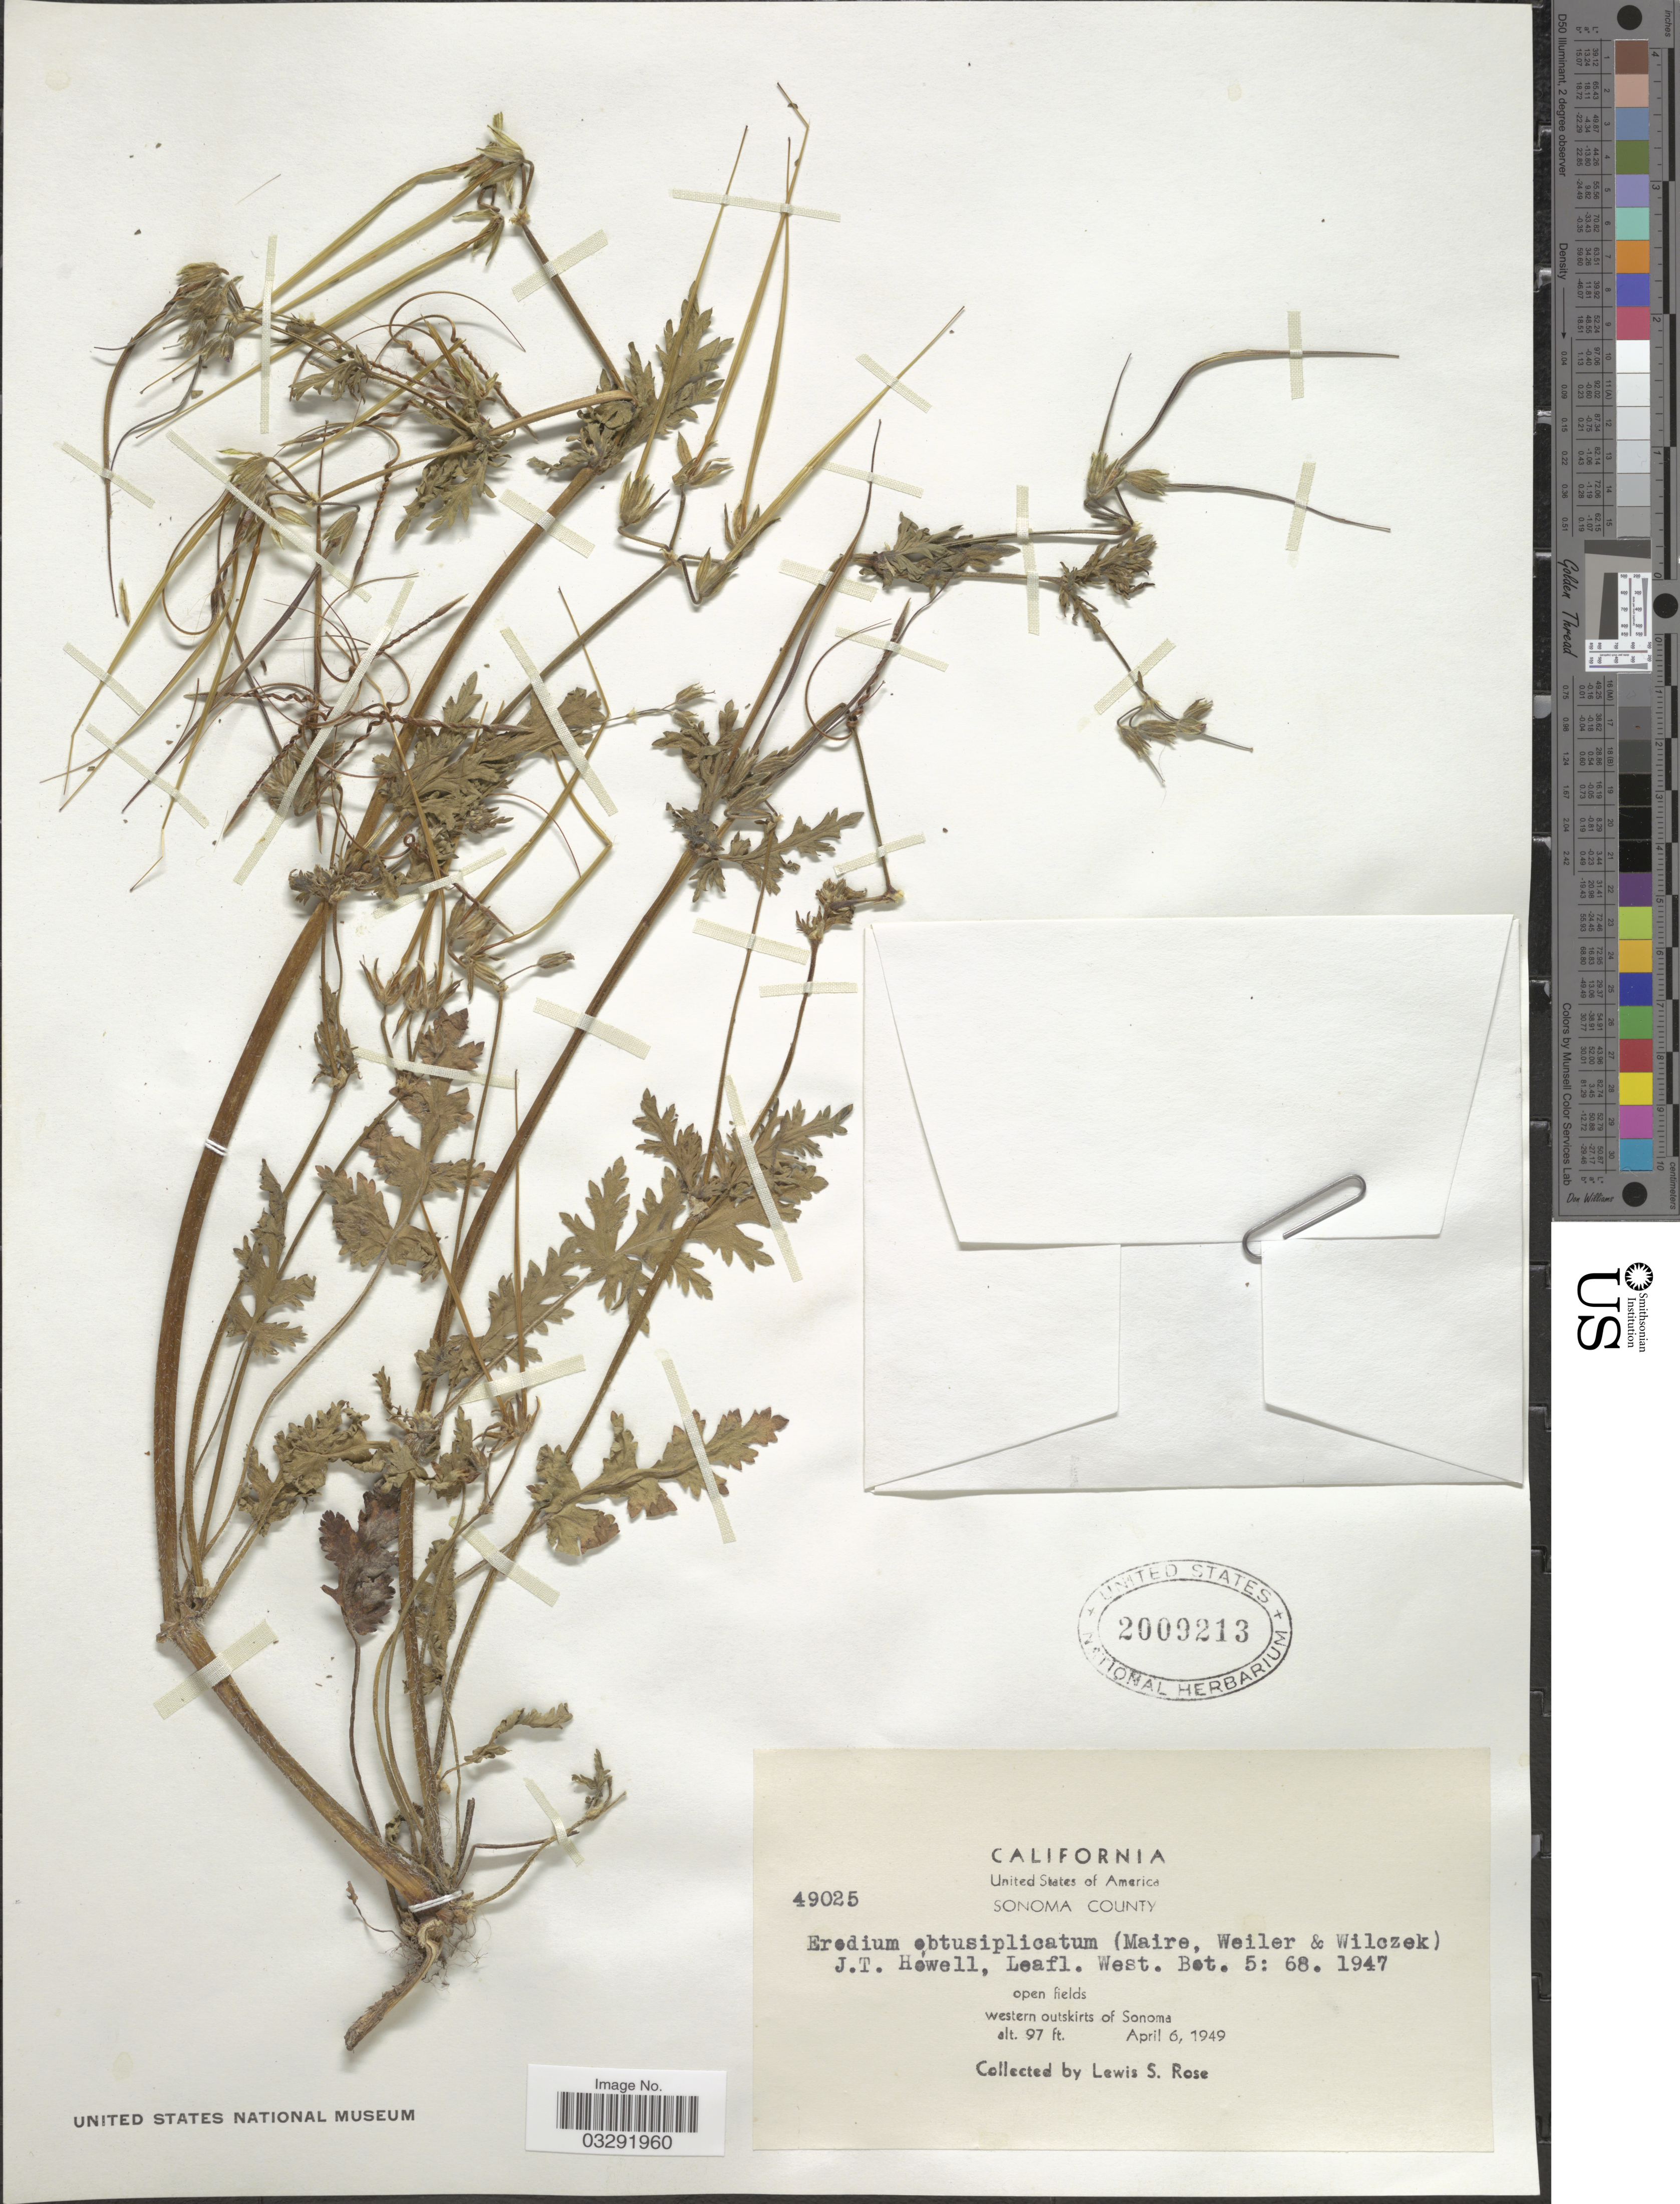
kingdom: Plantae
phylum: Tracheophyta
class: Magnoliopsida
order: Geraniales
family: Geraniaceae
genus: Erodium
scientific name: Erodium obtusiplicatum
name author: (Maire et al.) J.T. Howell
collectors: L. S. Rose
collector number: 49025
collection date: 1949-04-06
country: United States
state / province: California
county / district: Sonoma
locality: Sonoma County. Western outskirts of Sonoma.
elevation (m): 30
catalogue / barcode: US 2009213